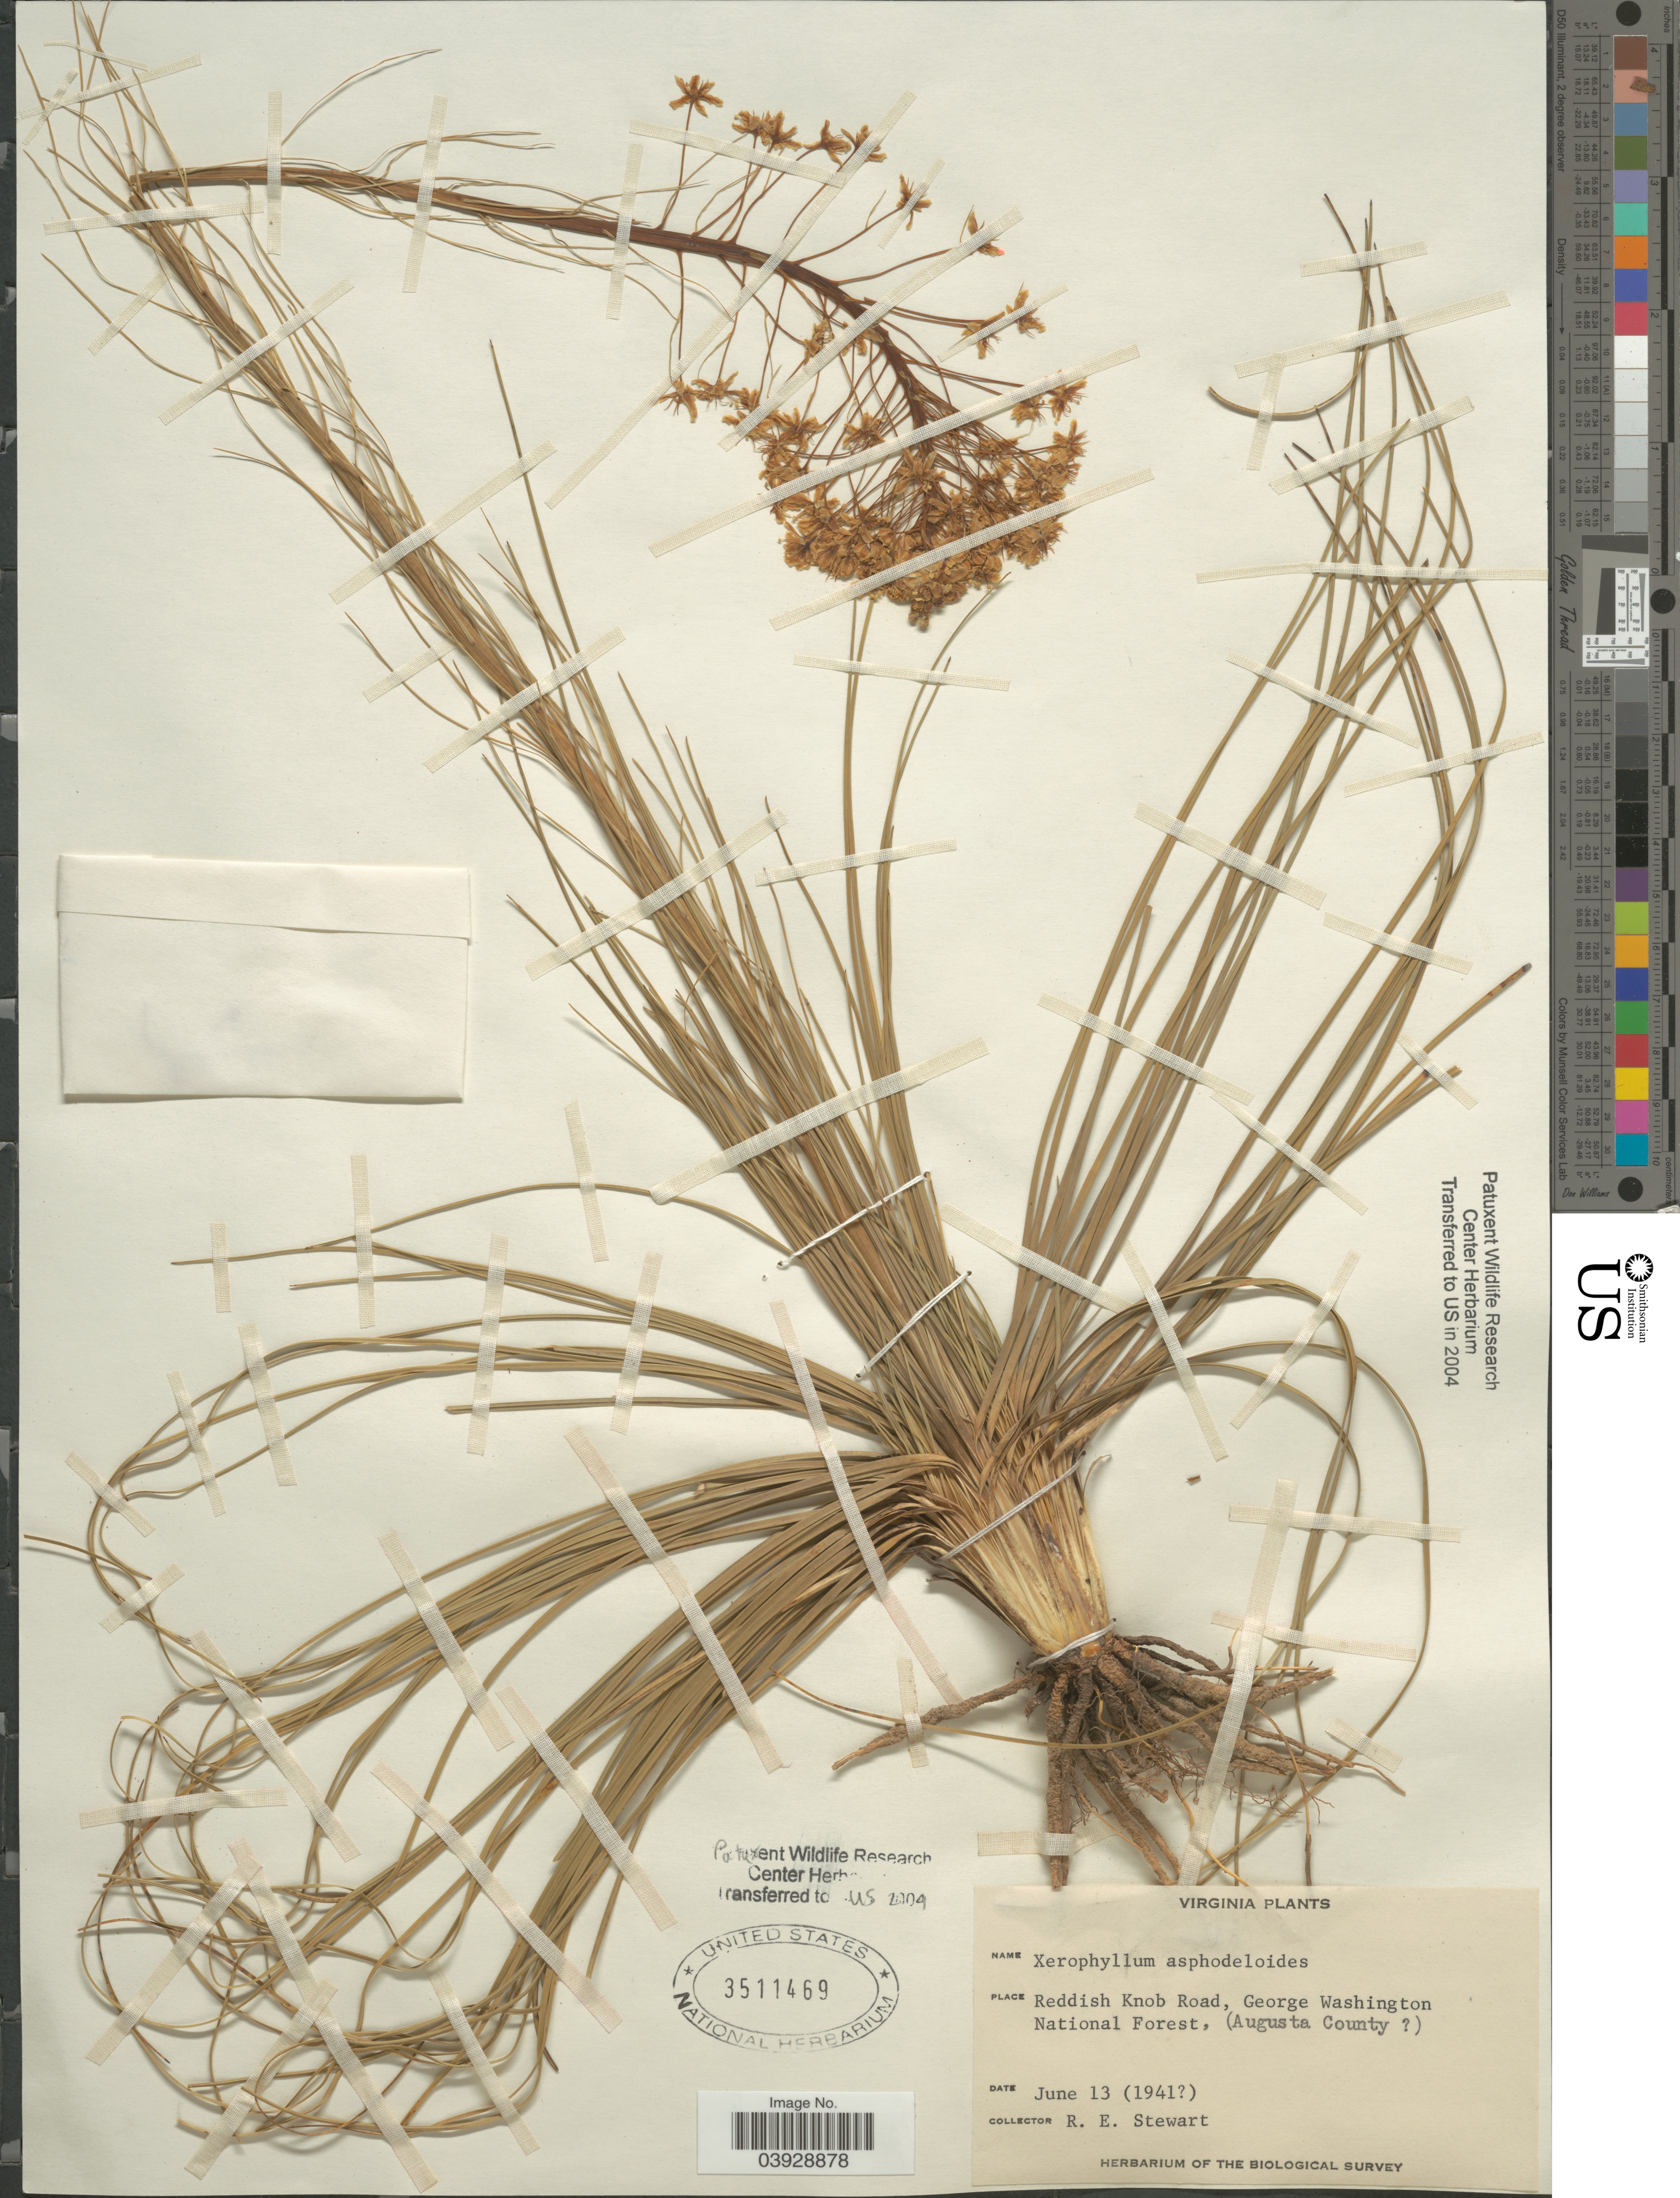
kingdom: Plantae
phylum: Tracheophyta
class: Liliopsida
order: Liliales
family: Melanthiaceae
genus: Xerophyllum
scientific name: Xerophyllum asphodeloides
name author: (L.) Nutt.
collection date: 1941-06-13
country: United States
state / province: Virginia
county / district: Augusta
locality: Reddish Knob Road, George Washington National Forest, (Augusta County [unsure placement]).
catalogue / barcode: US 3511469